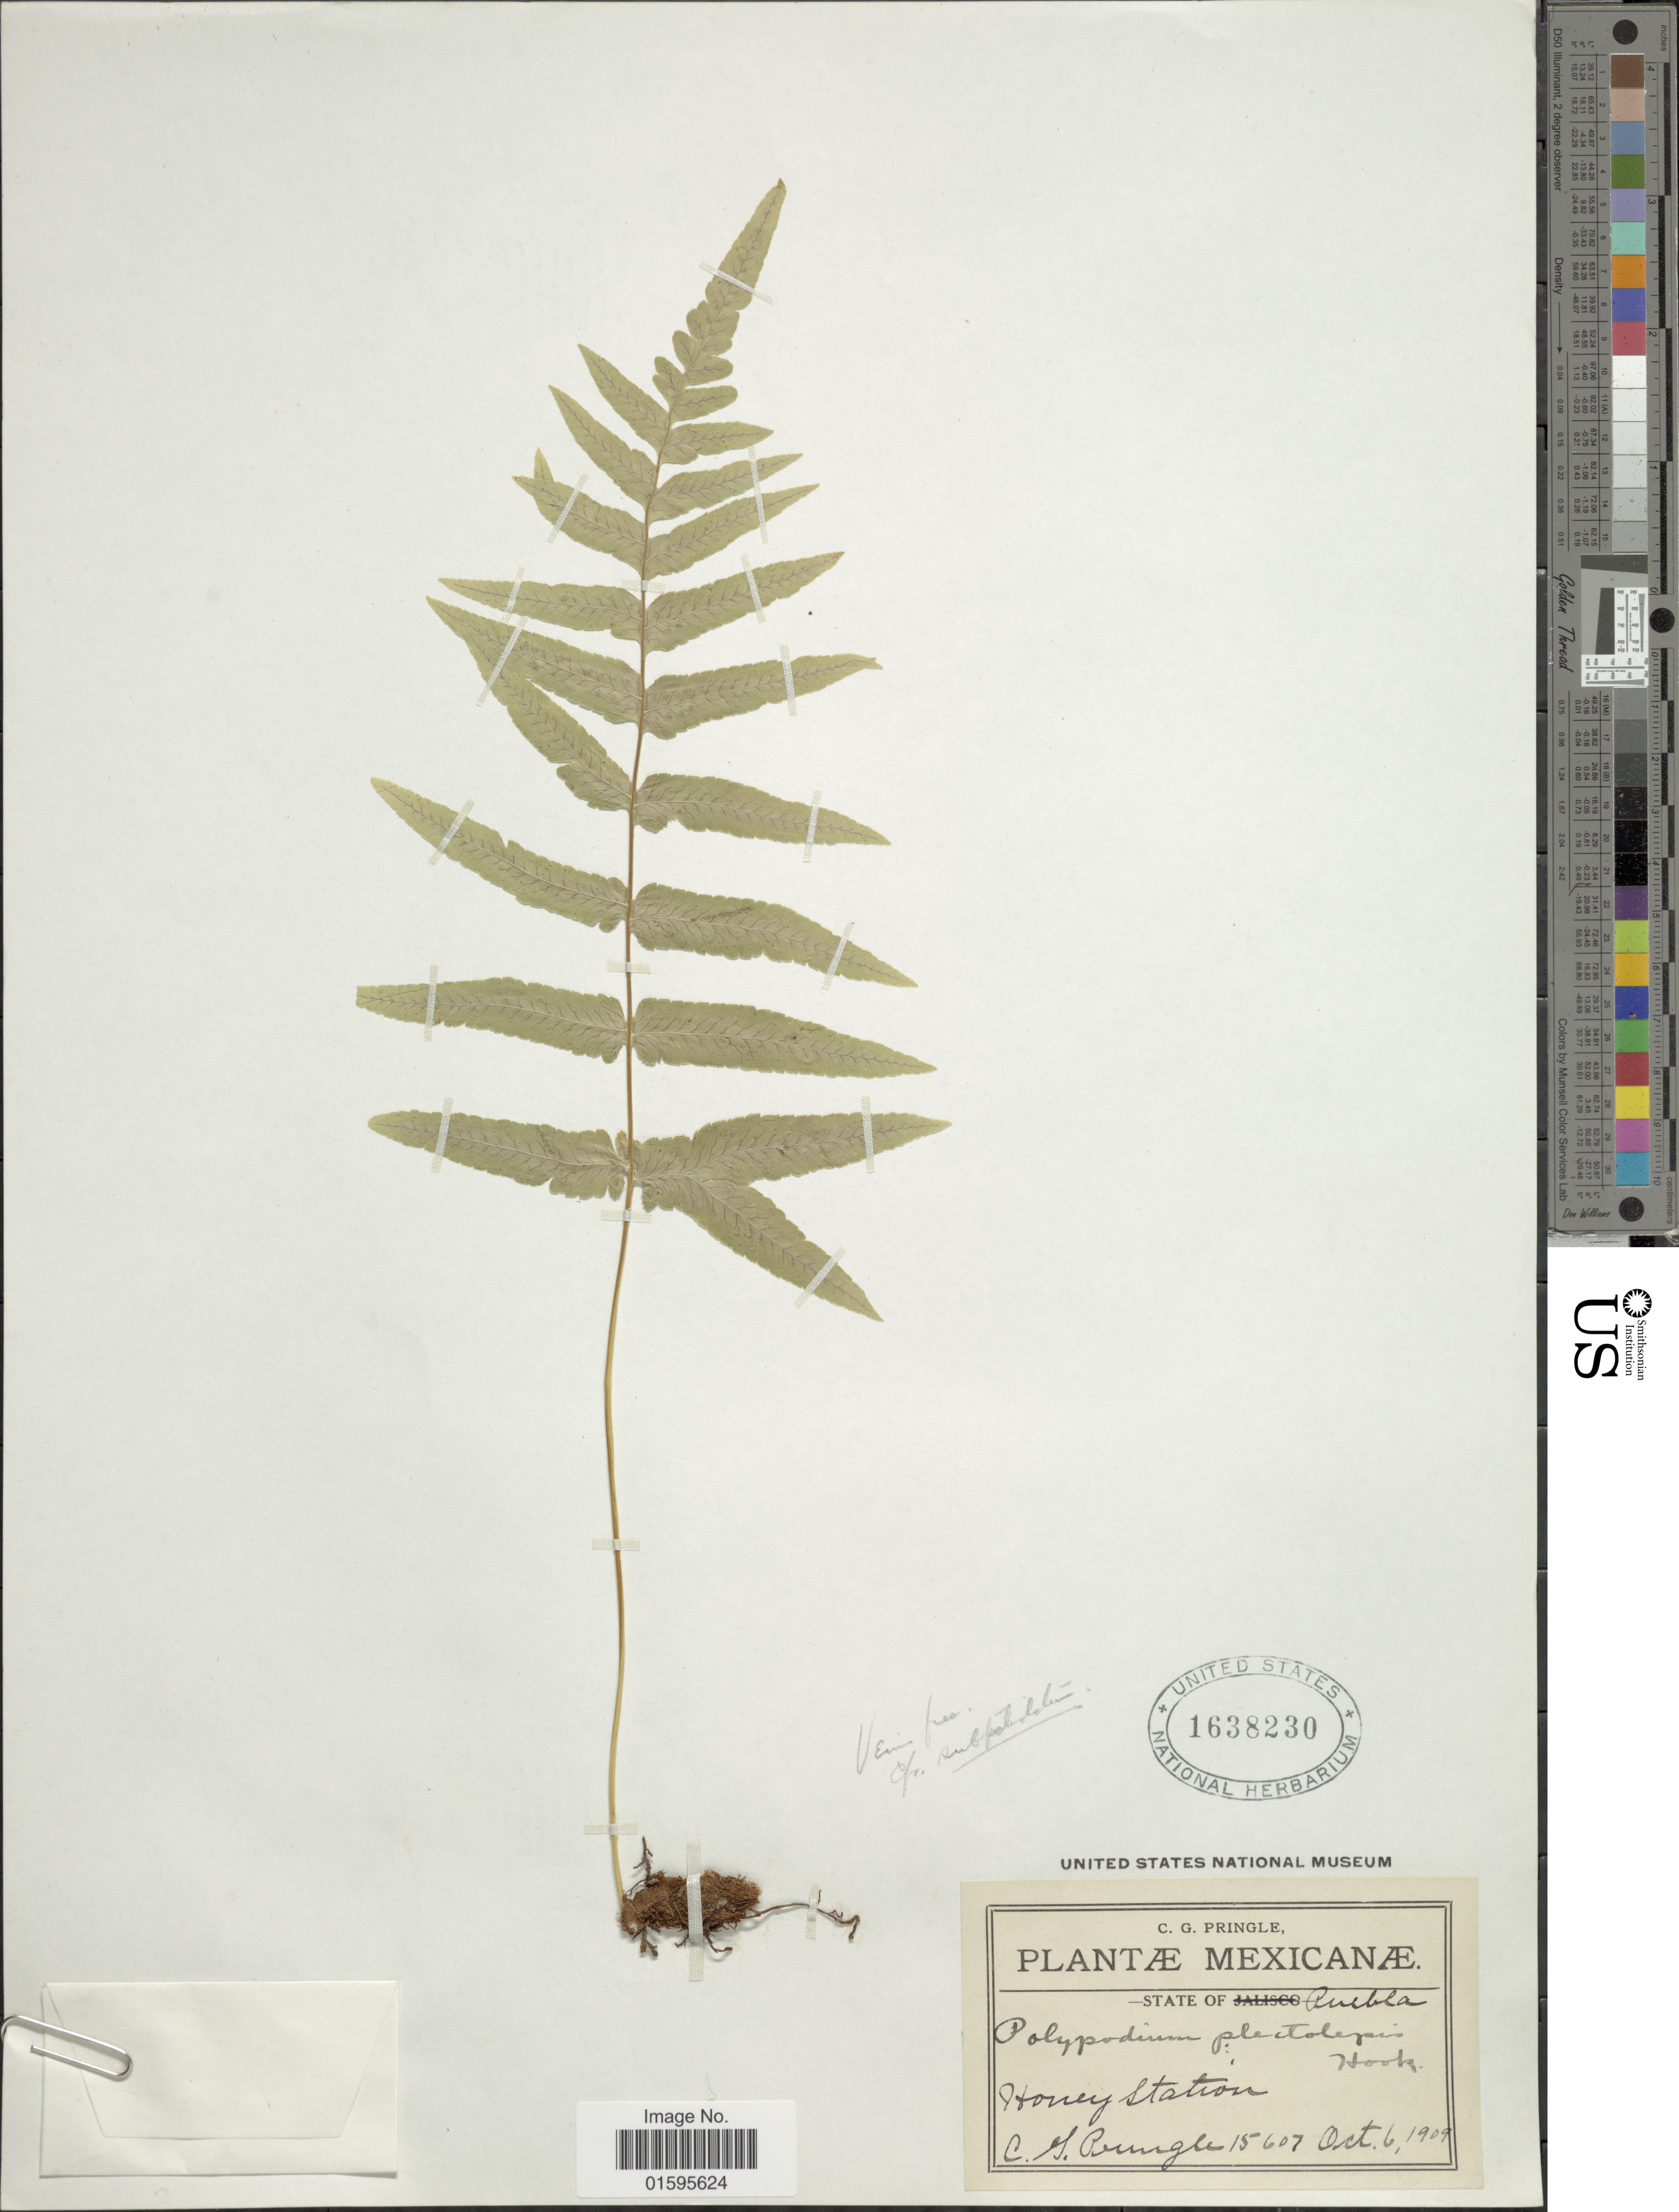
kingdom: Plantae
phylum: Tracheophyta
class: Polypodiopsida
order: Polypodiales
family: Polypodiaceae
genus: Polypodium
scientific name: Polypodium subpetiolatum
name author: Hook.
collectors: C. G. Pringle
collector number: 15607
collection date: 1909-10-06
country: Mexico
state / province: Puebla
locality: Mexicanae, State of Puebla, Honey Station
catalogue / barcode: US 1638230